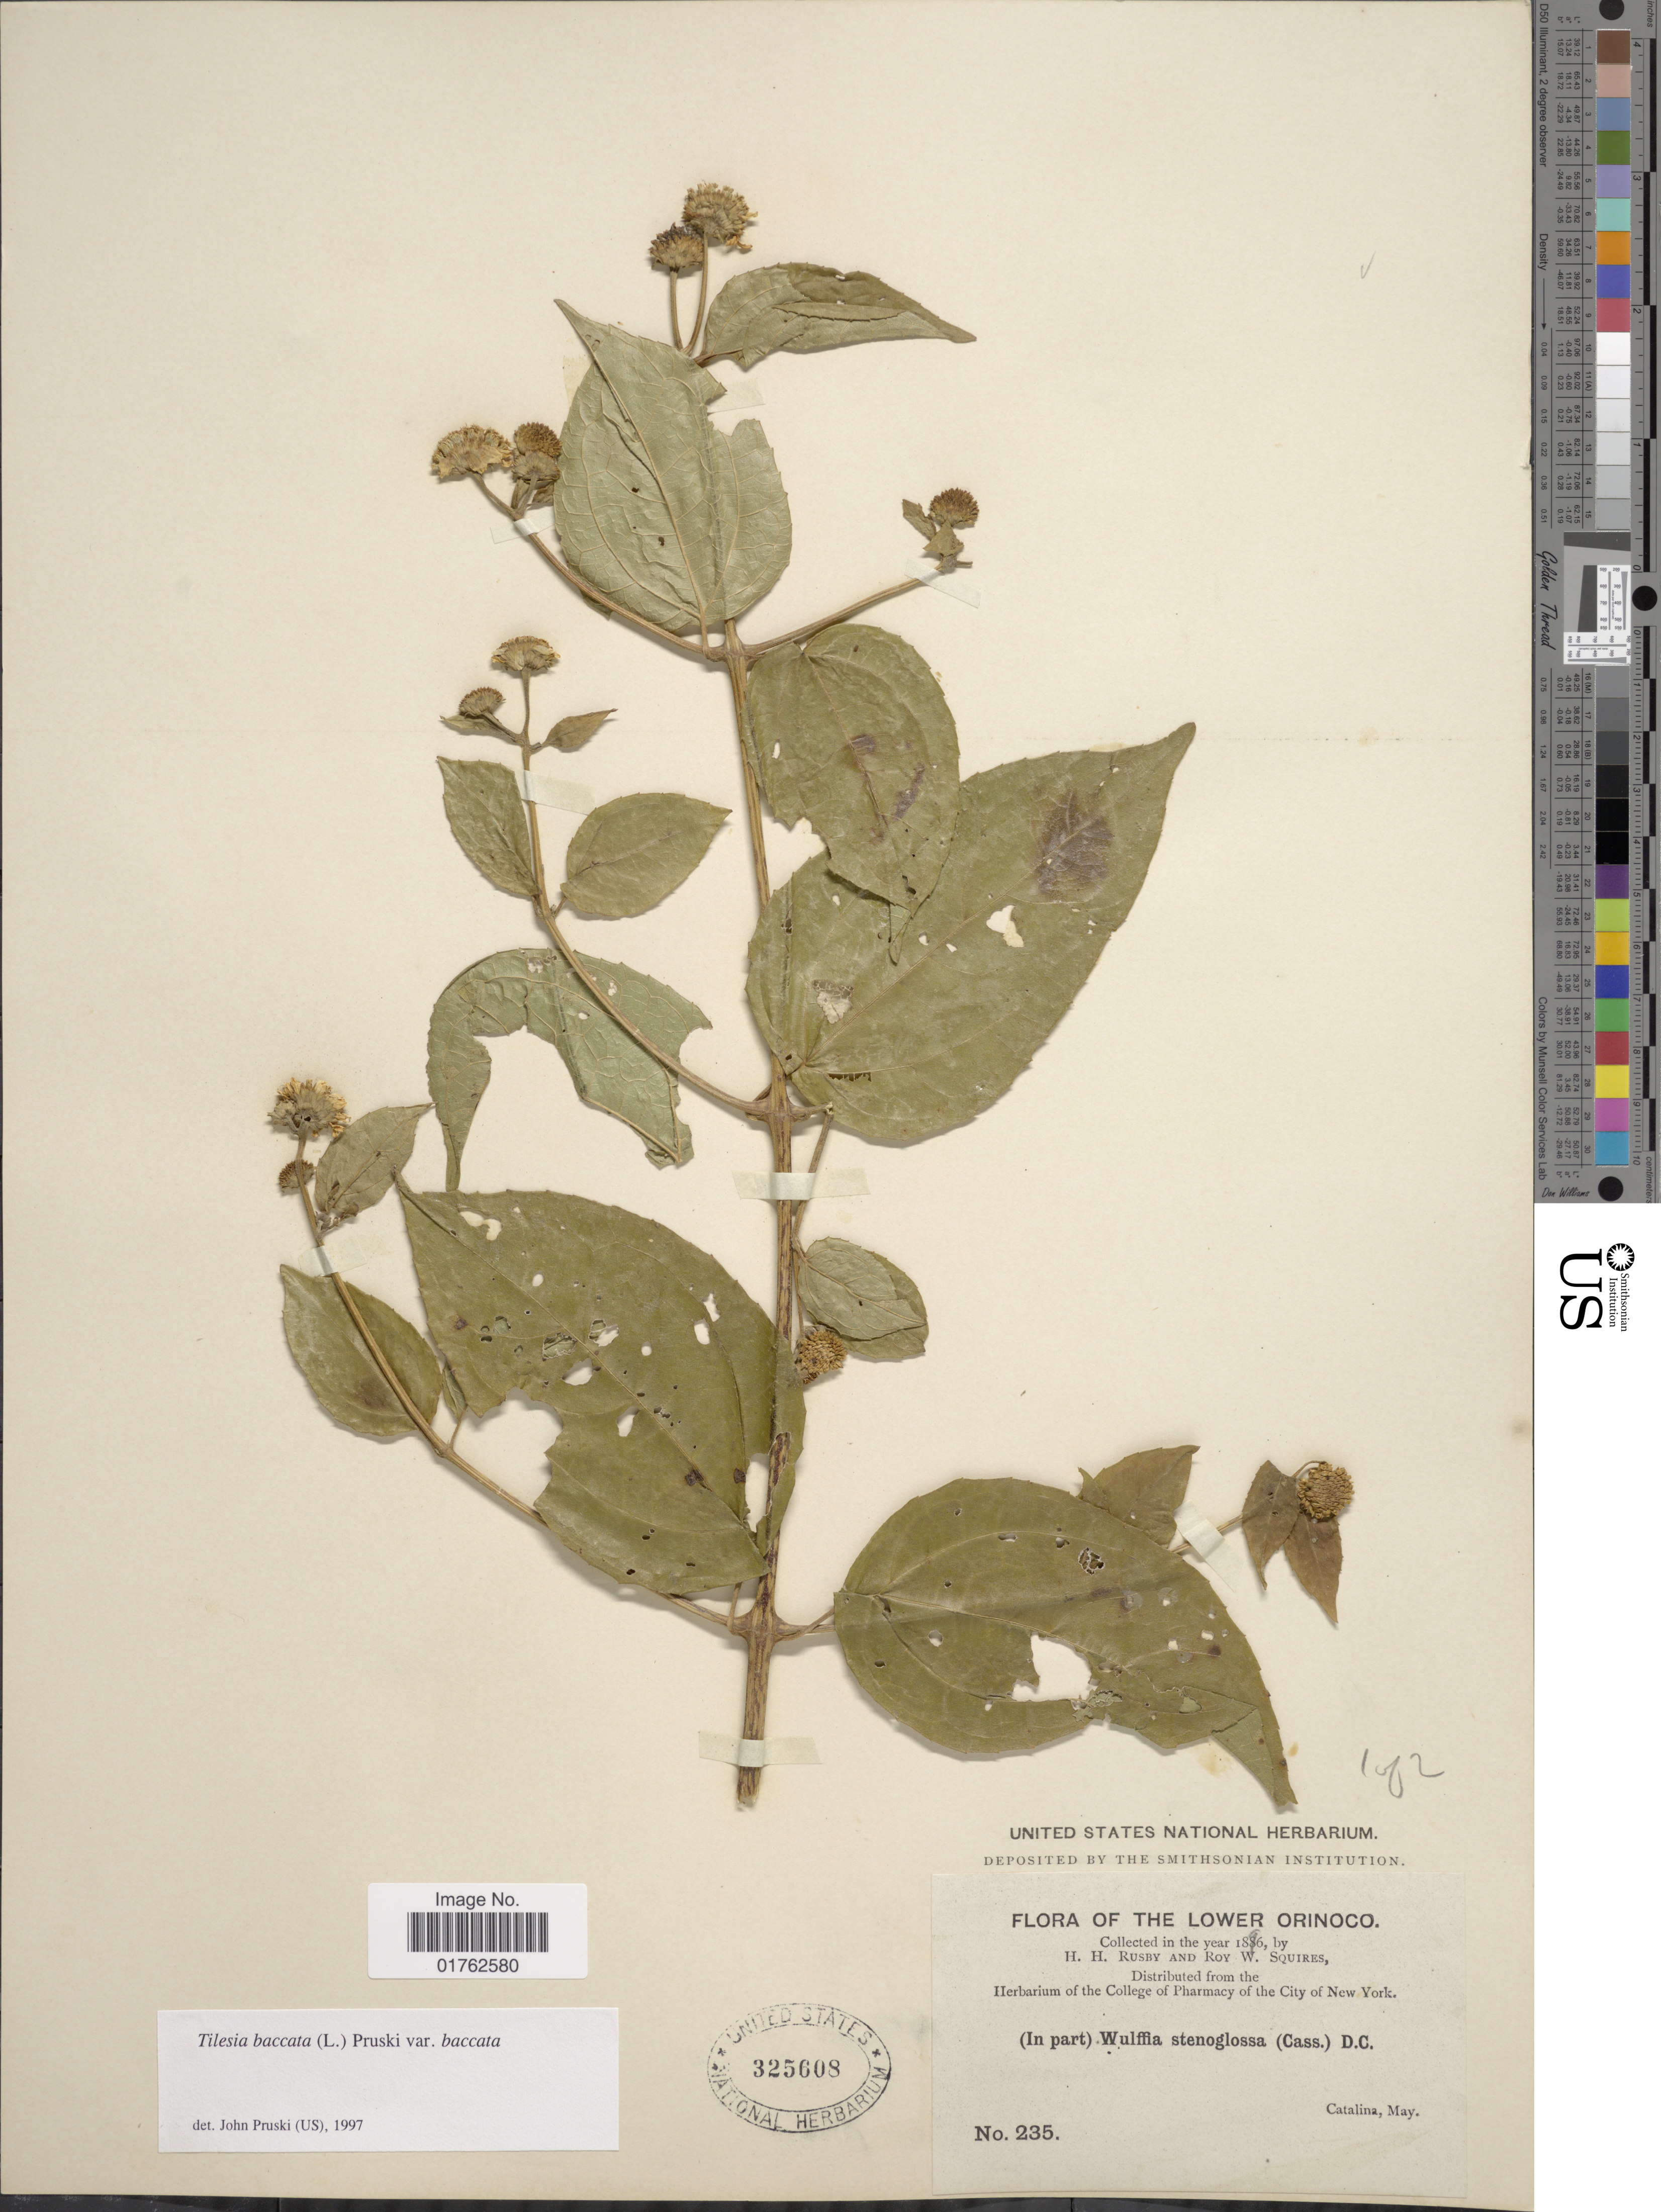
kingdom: Plantae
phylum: Tracheophyta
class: Magnoliopsida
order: Asterales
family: Asteraceae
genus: Wulffia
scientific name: Wulffia baccata var. baccata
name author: (L.) Kuntze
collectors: H. H. Rusby & R. Squires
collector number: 235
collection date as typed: May 1896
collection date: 1896-05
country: Venezuela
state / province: Delta Amacuro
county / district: Tucupita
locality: Lower Orinoco, Santa Catalina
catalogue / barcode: US 325608